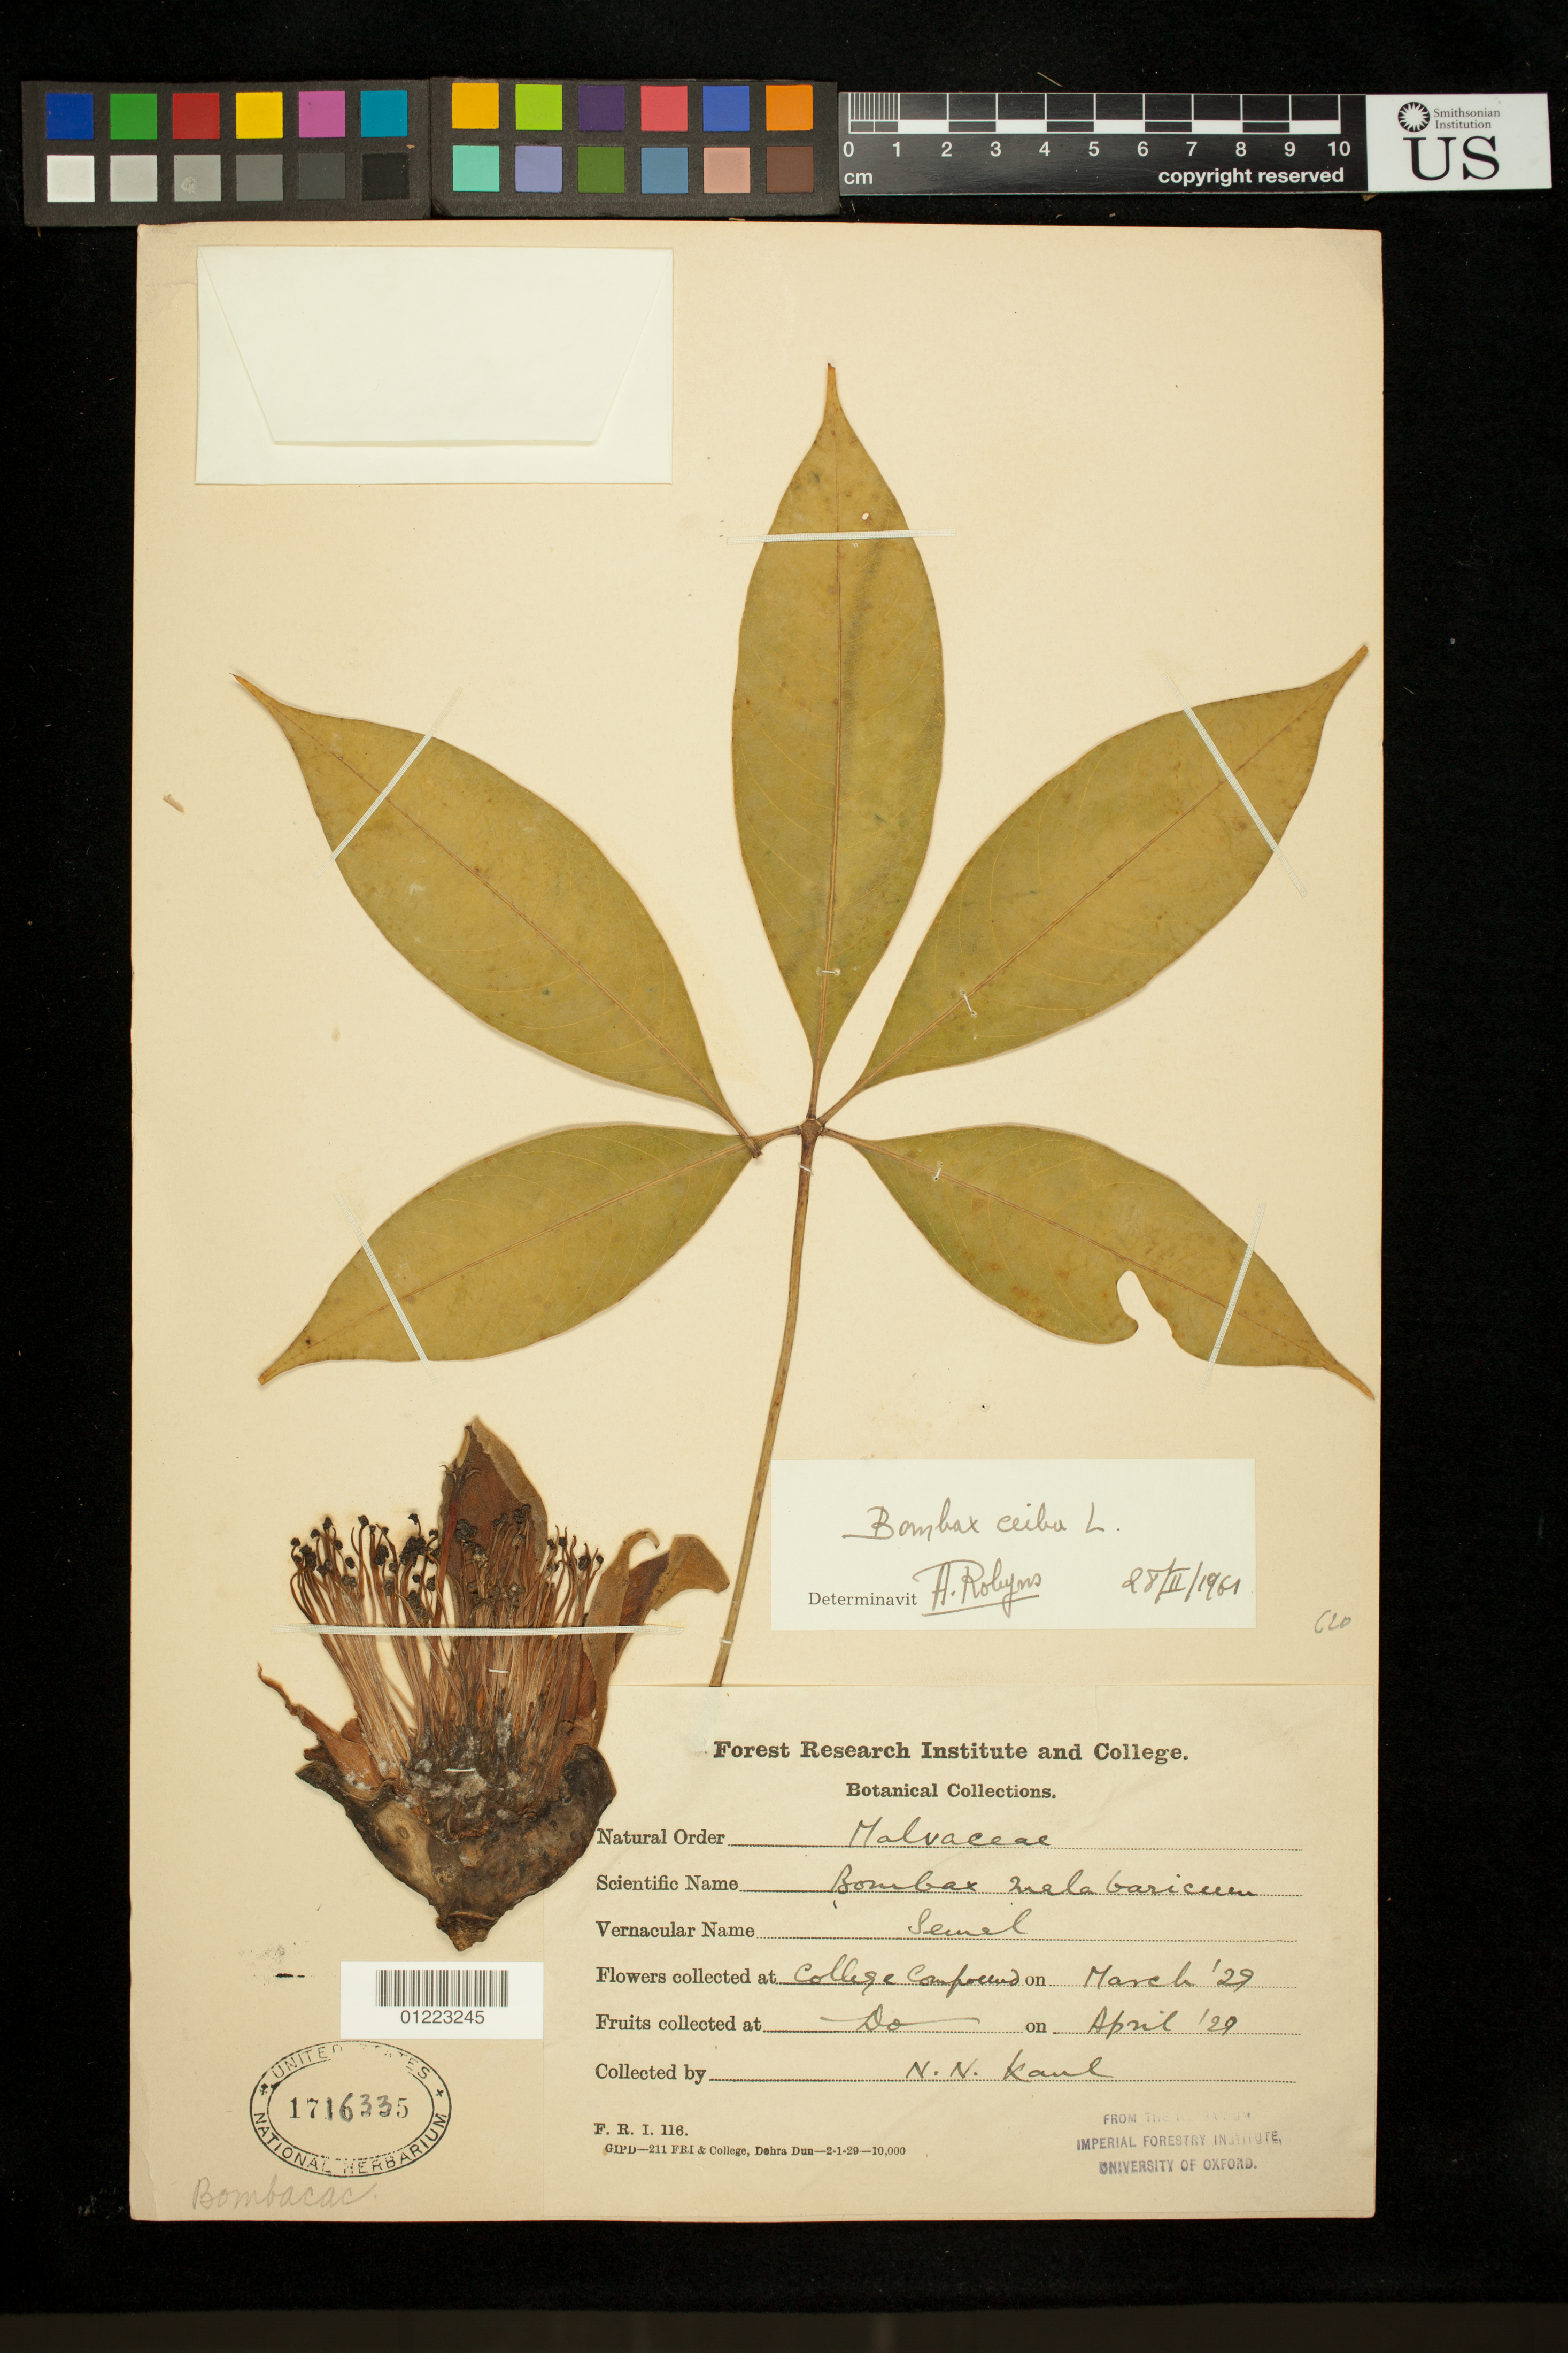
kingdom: Plantae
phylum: Tracheophyta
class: Magnoliopsida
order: Malvales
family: Malvaceae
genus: Bombax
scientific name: Bombax ceiba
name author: L.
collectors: K. N. Kaul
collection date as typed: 1929-03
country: India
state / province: Uttarakhand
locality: College Compound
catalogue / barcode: US 1716335